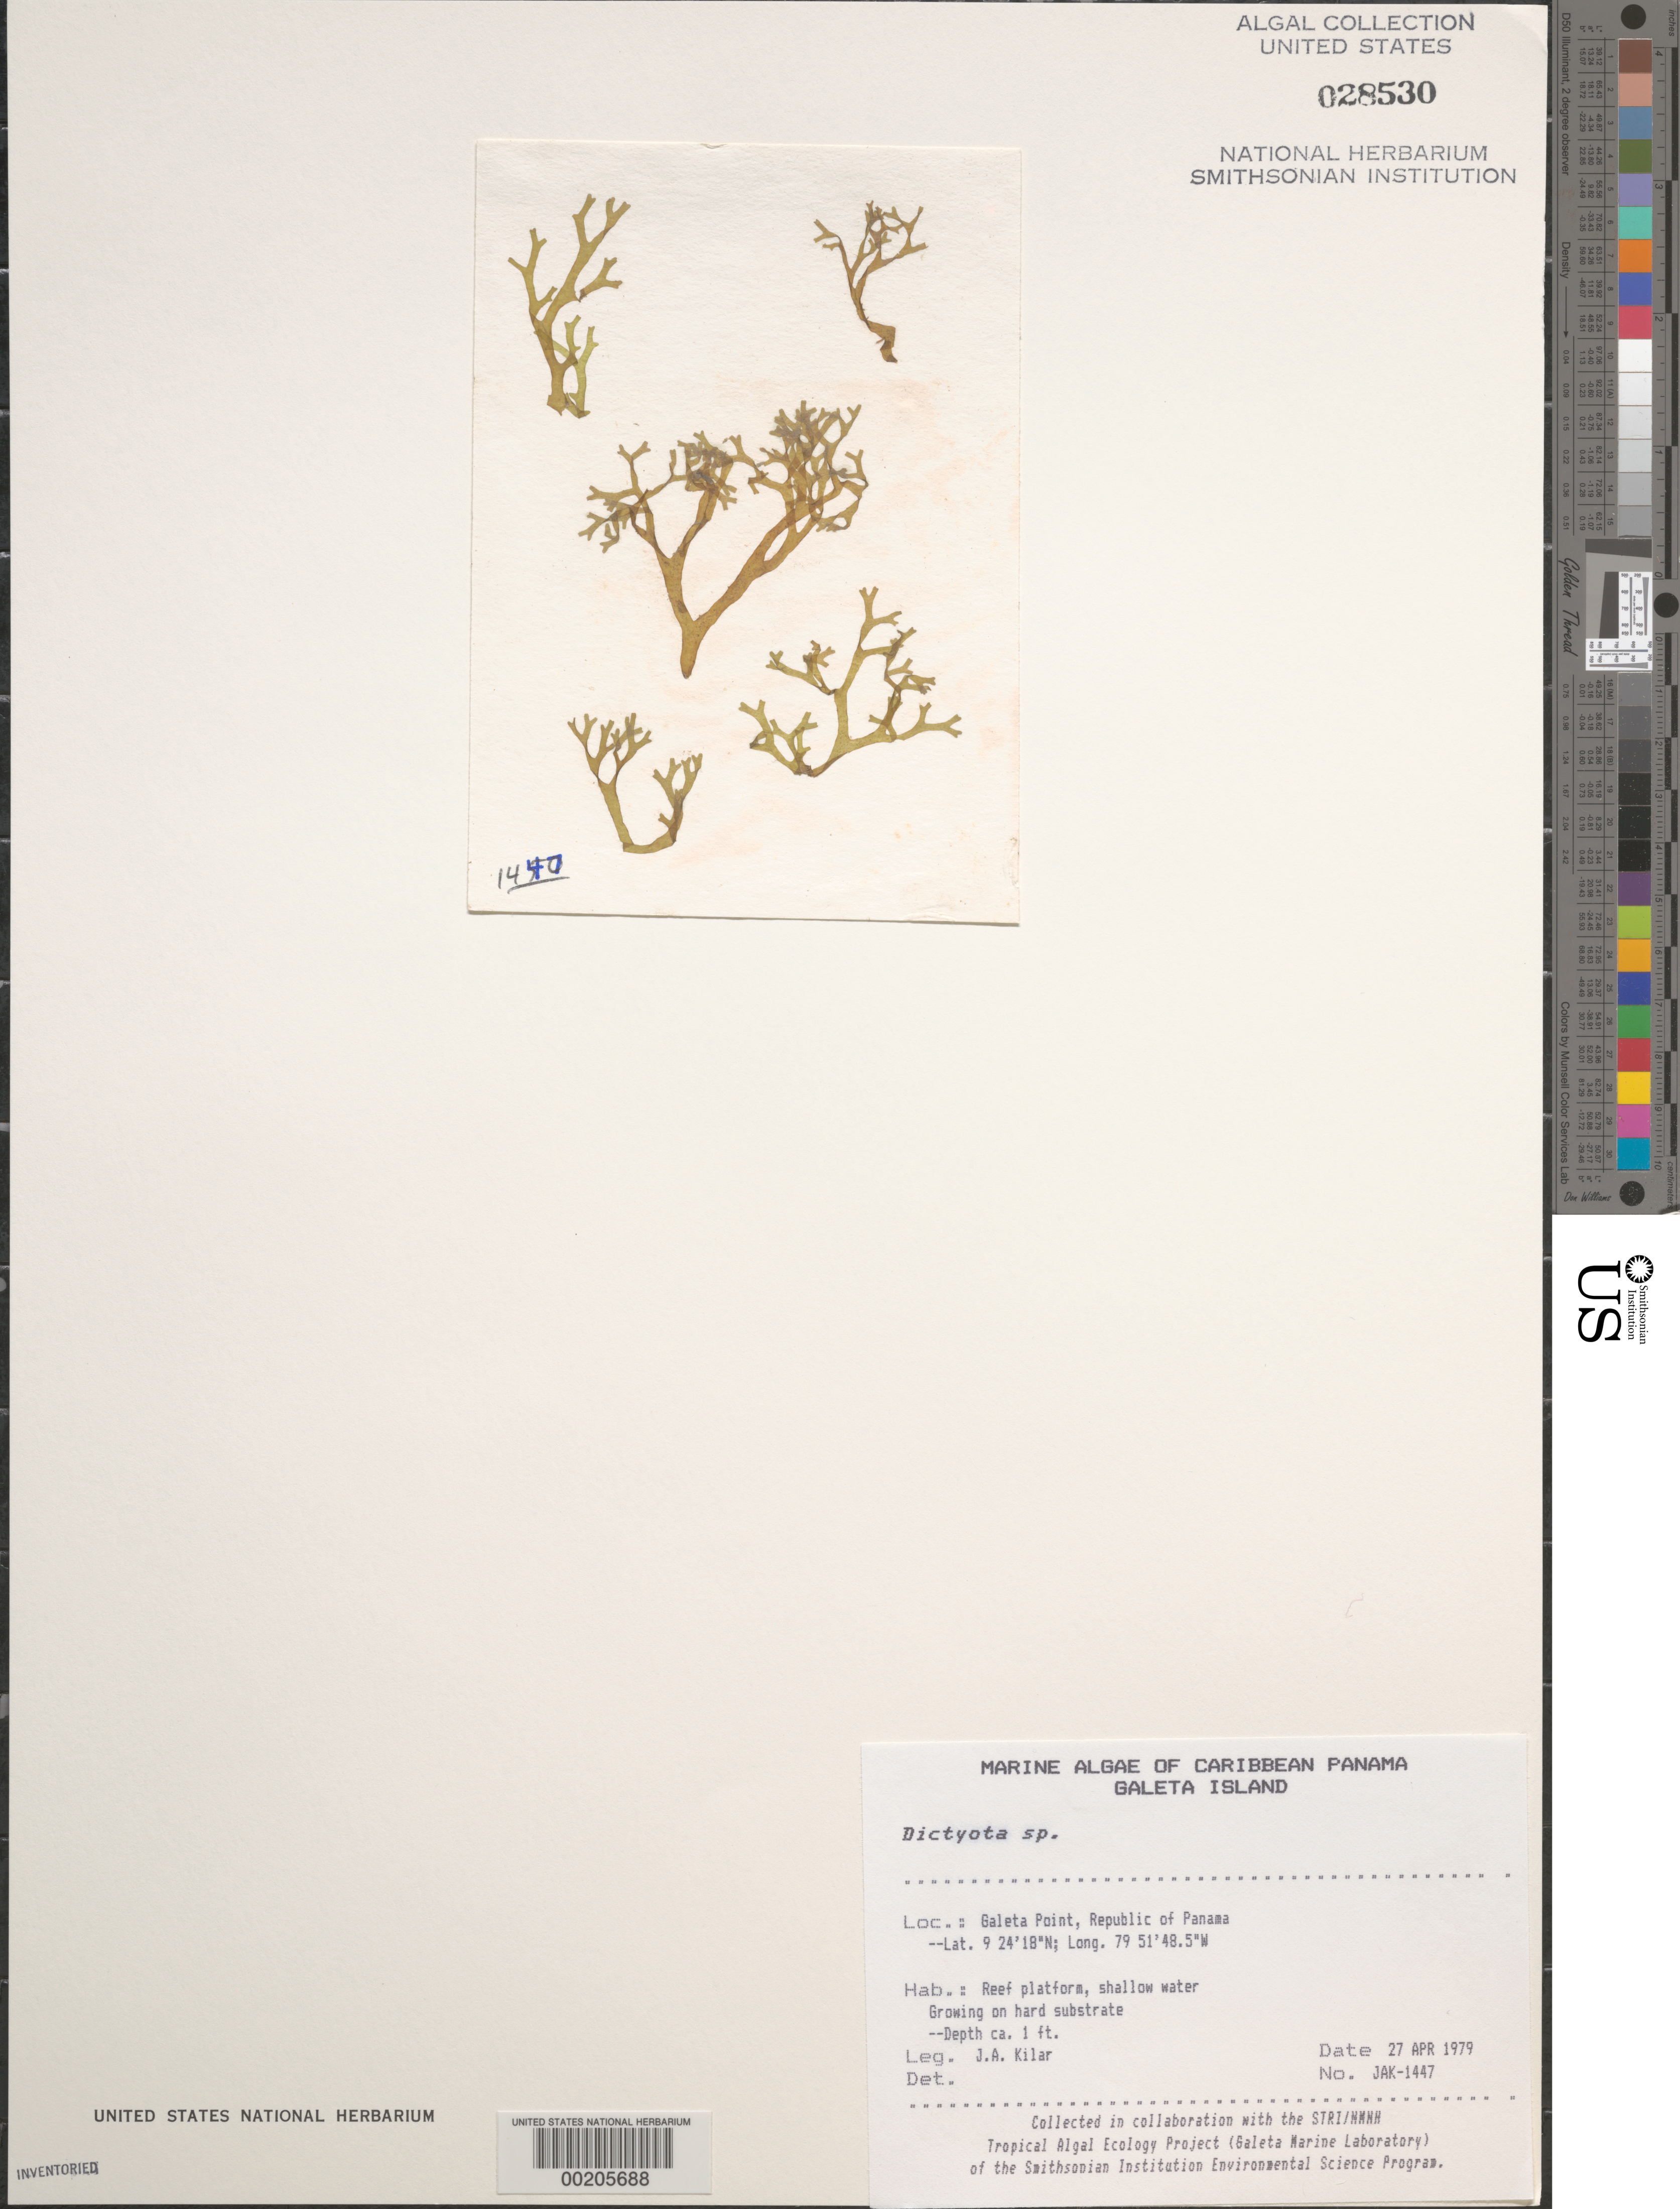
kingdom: Chromista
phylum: Ochrophyta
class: Phaeophyceae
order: Dictyotales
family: Dictyotaceae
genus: Dictyota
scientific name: Dictyota sp.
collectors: J. A. Kilar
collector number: JAK-1447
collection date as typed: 27 Apr 1979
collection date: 1979-04-27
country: Panama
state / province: Colón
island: Galeta Island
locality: Galeta Point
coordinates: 9 24' 18" N, 79 51' 48.5" W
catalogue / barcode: US 28530